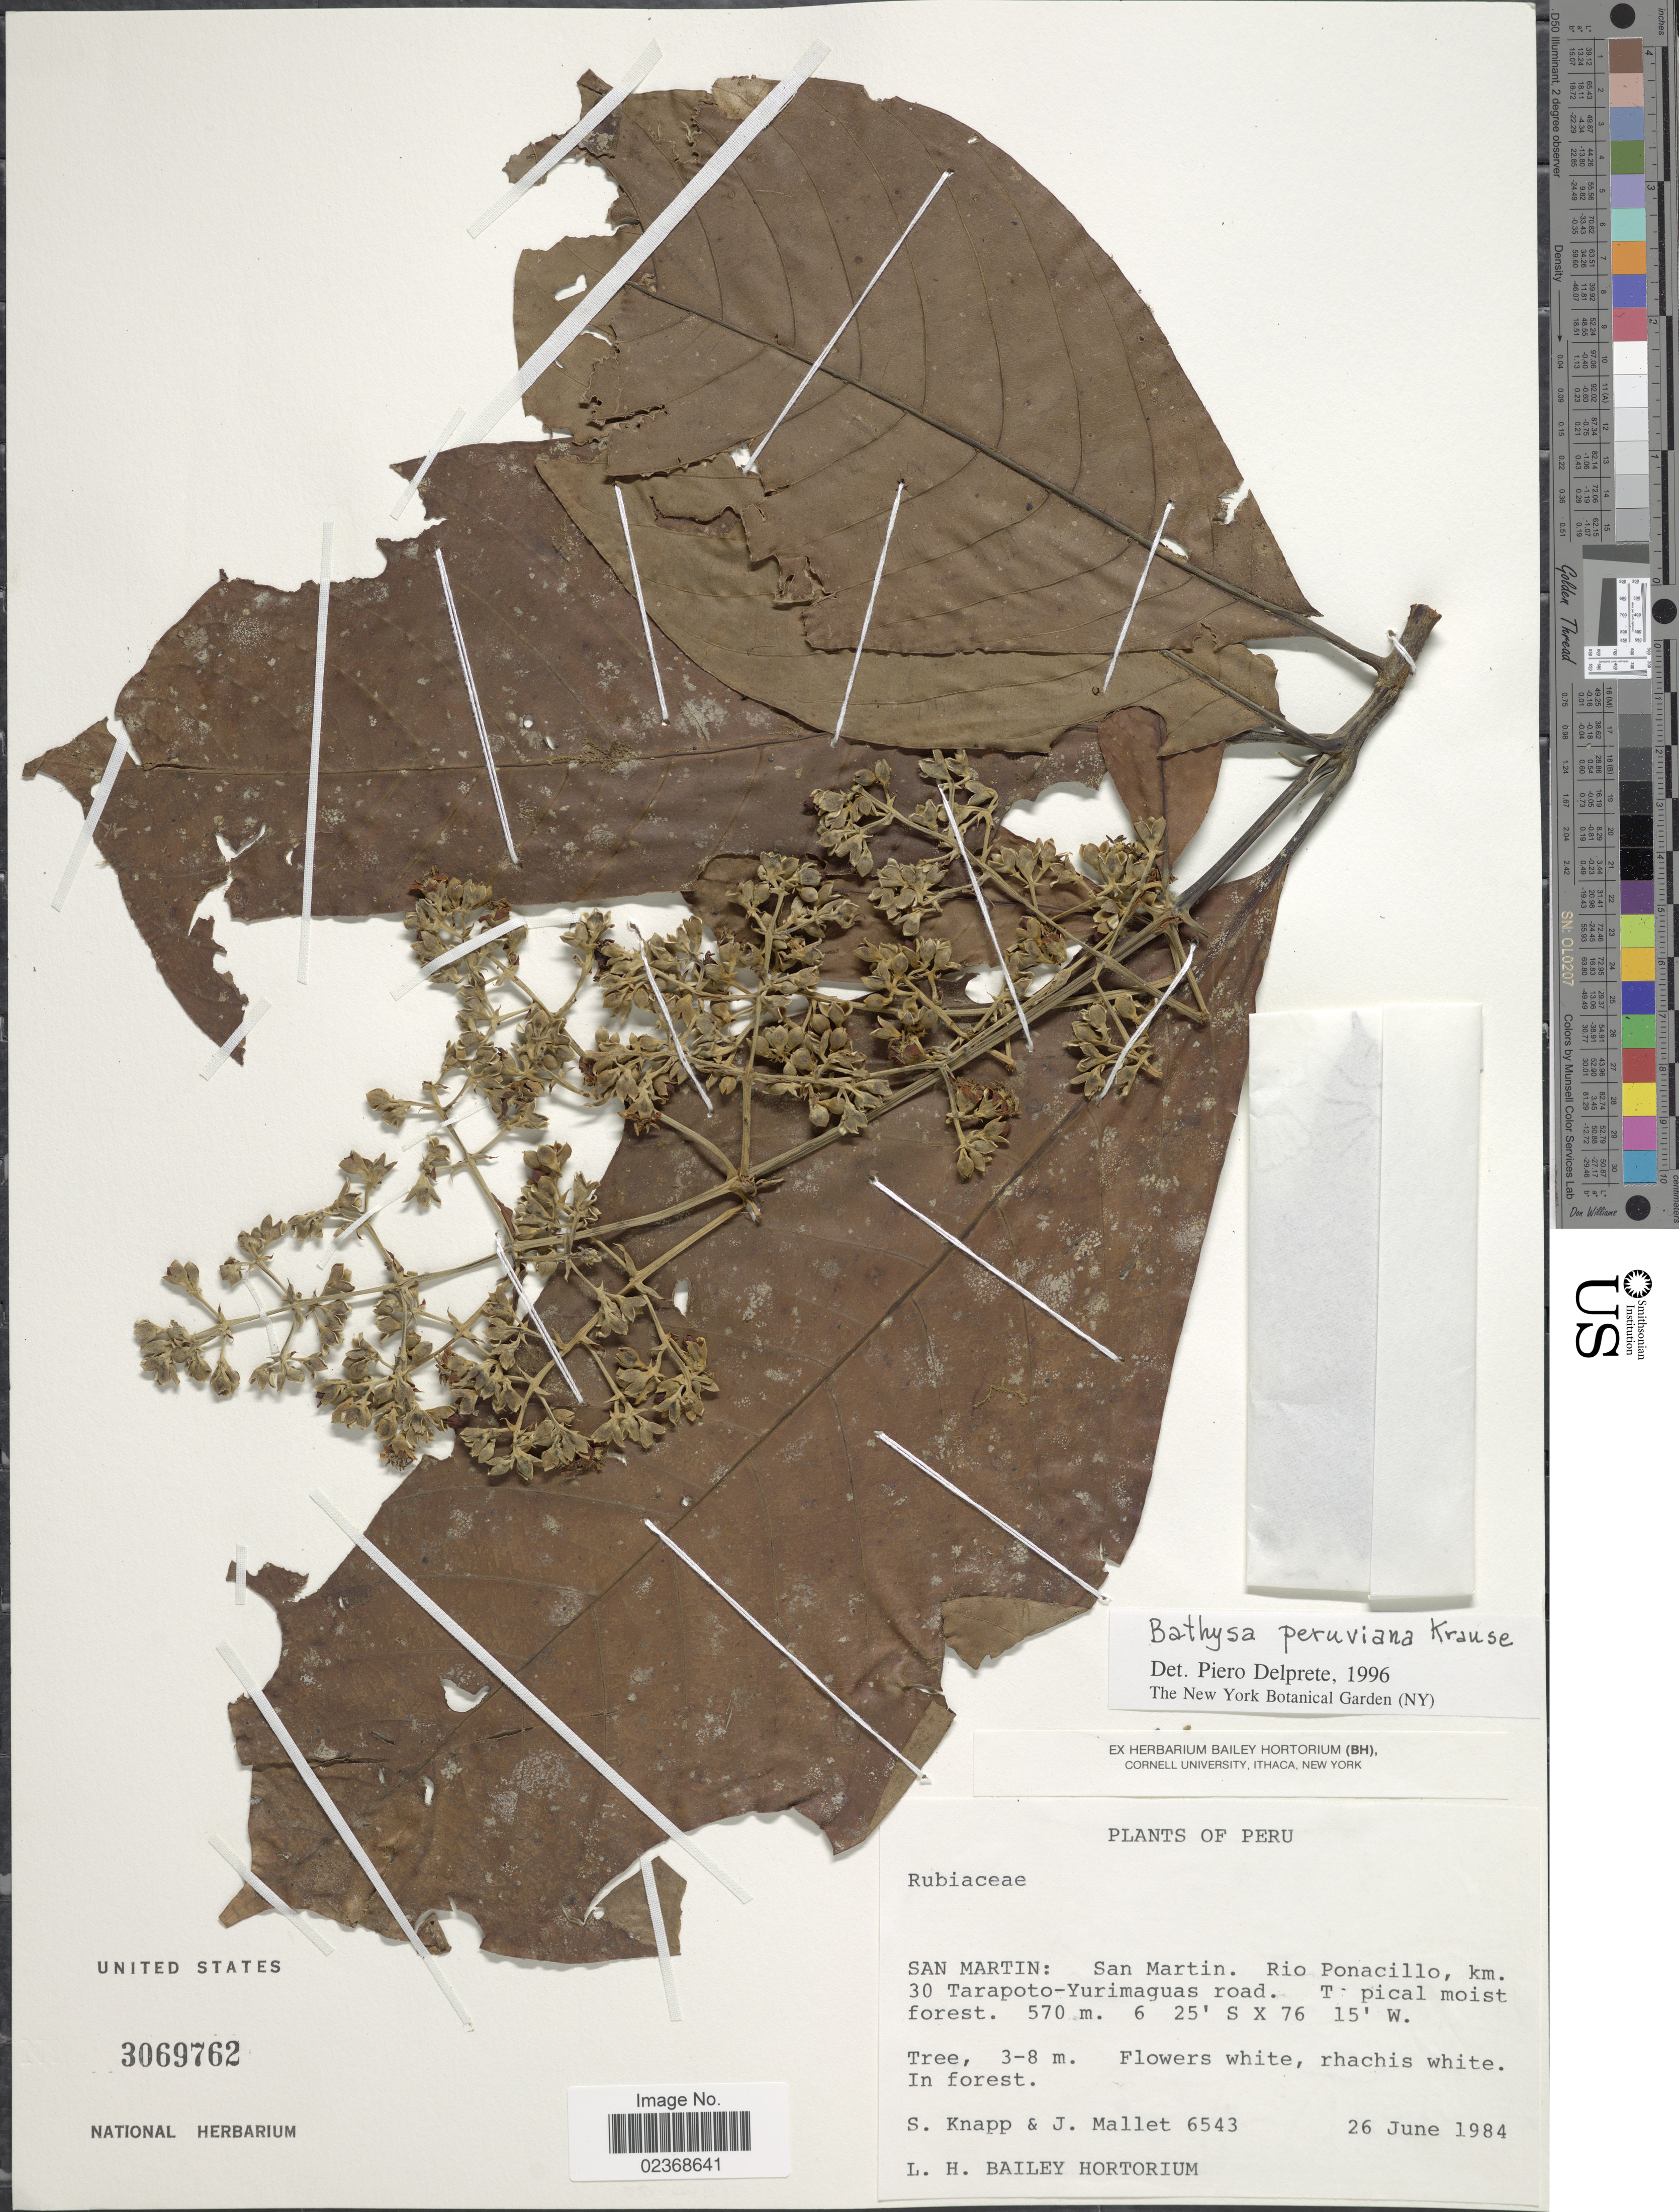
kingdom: Plantae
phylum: Tracheophyta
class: Magnoliopsida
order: Gentianales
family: Rubiaceae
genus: Schizocalyx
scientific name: Schizocalyx peruvianus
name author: (K. Krause) Kainul. & B. Bremer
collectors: S. Knapp & J. Mallet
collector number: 6543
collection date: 1984-06-26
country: Peru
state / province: San Martín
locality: San Martin. Rio Ponacillo, km. 30 Tarapoto-Yurimaguas road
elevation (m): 570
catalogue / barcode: US 3069762